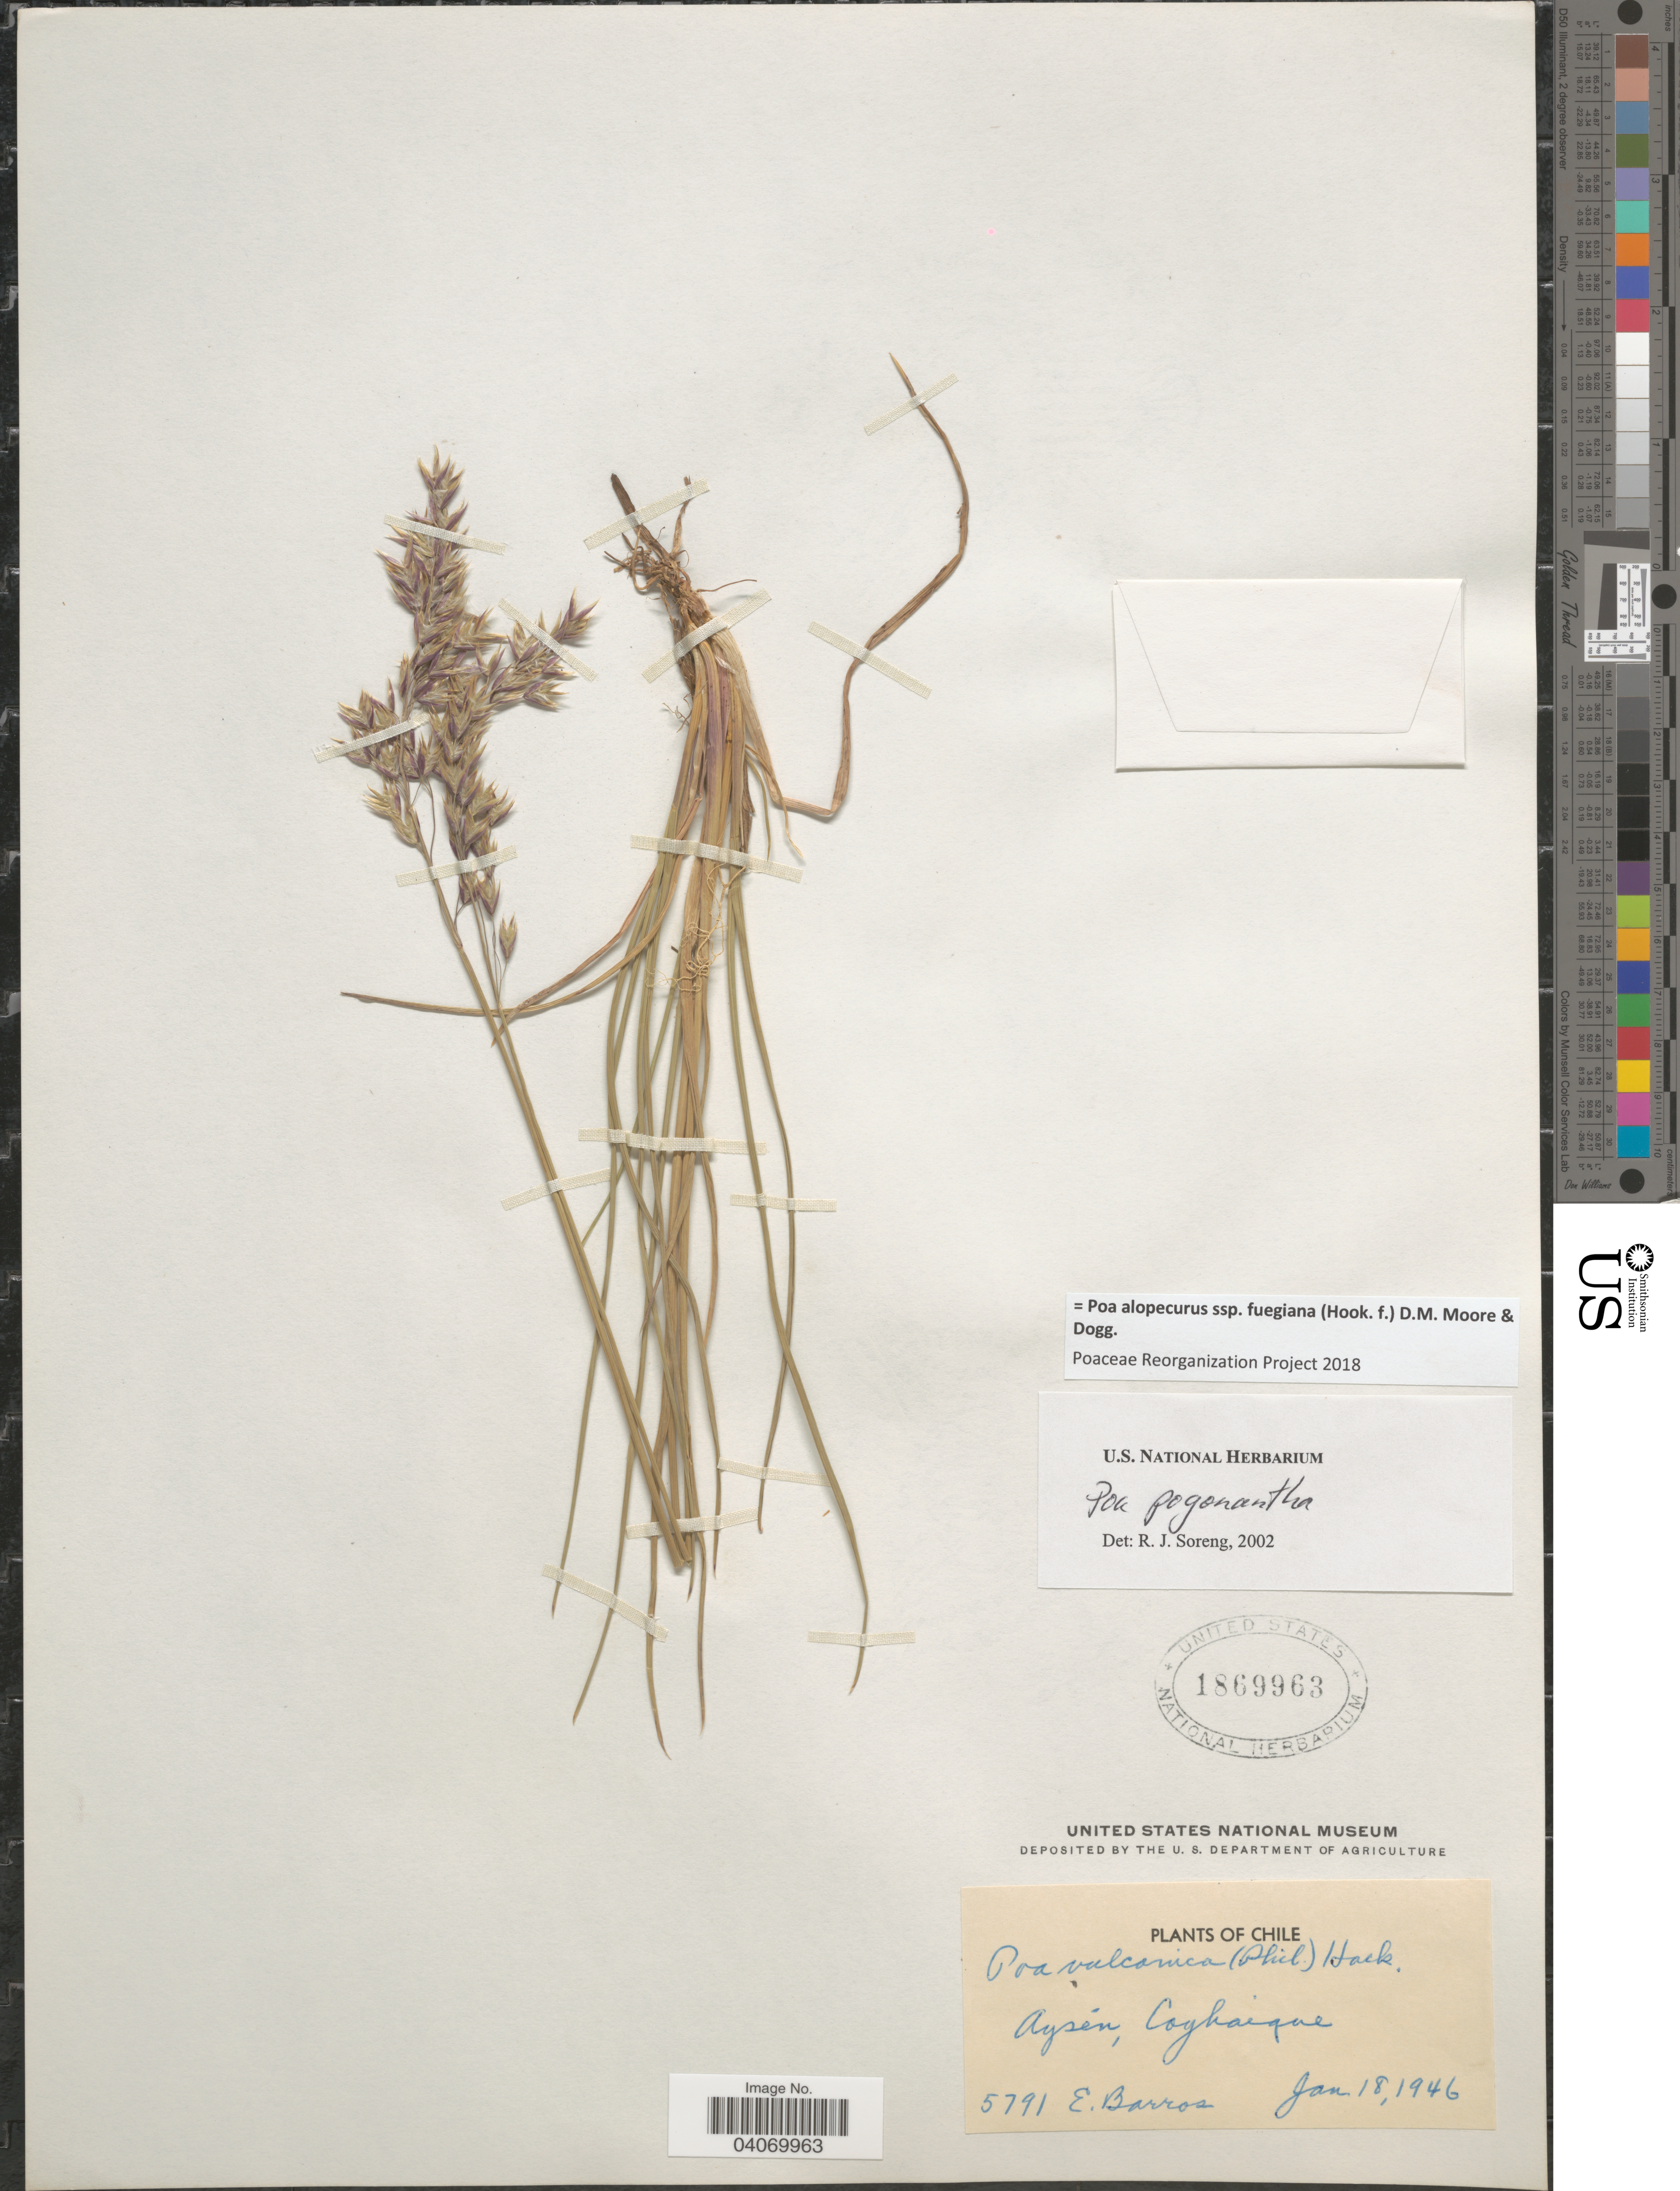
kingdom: Plantae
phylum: Tracheophyta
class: Liliopsida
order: Poales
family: Poaceae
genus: Poa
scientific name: Poa alopecurus subsp. fuegiana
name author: (Hook. f.) D.M. Moore & Dogg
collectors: E. Barros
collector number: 5791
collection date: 1946-01-18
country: Chile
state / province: Aisén (XI)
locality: Aysén, Coyhaique.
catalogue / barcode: US 1869963